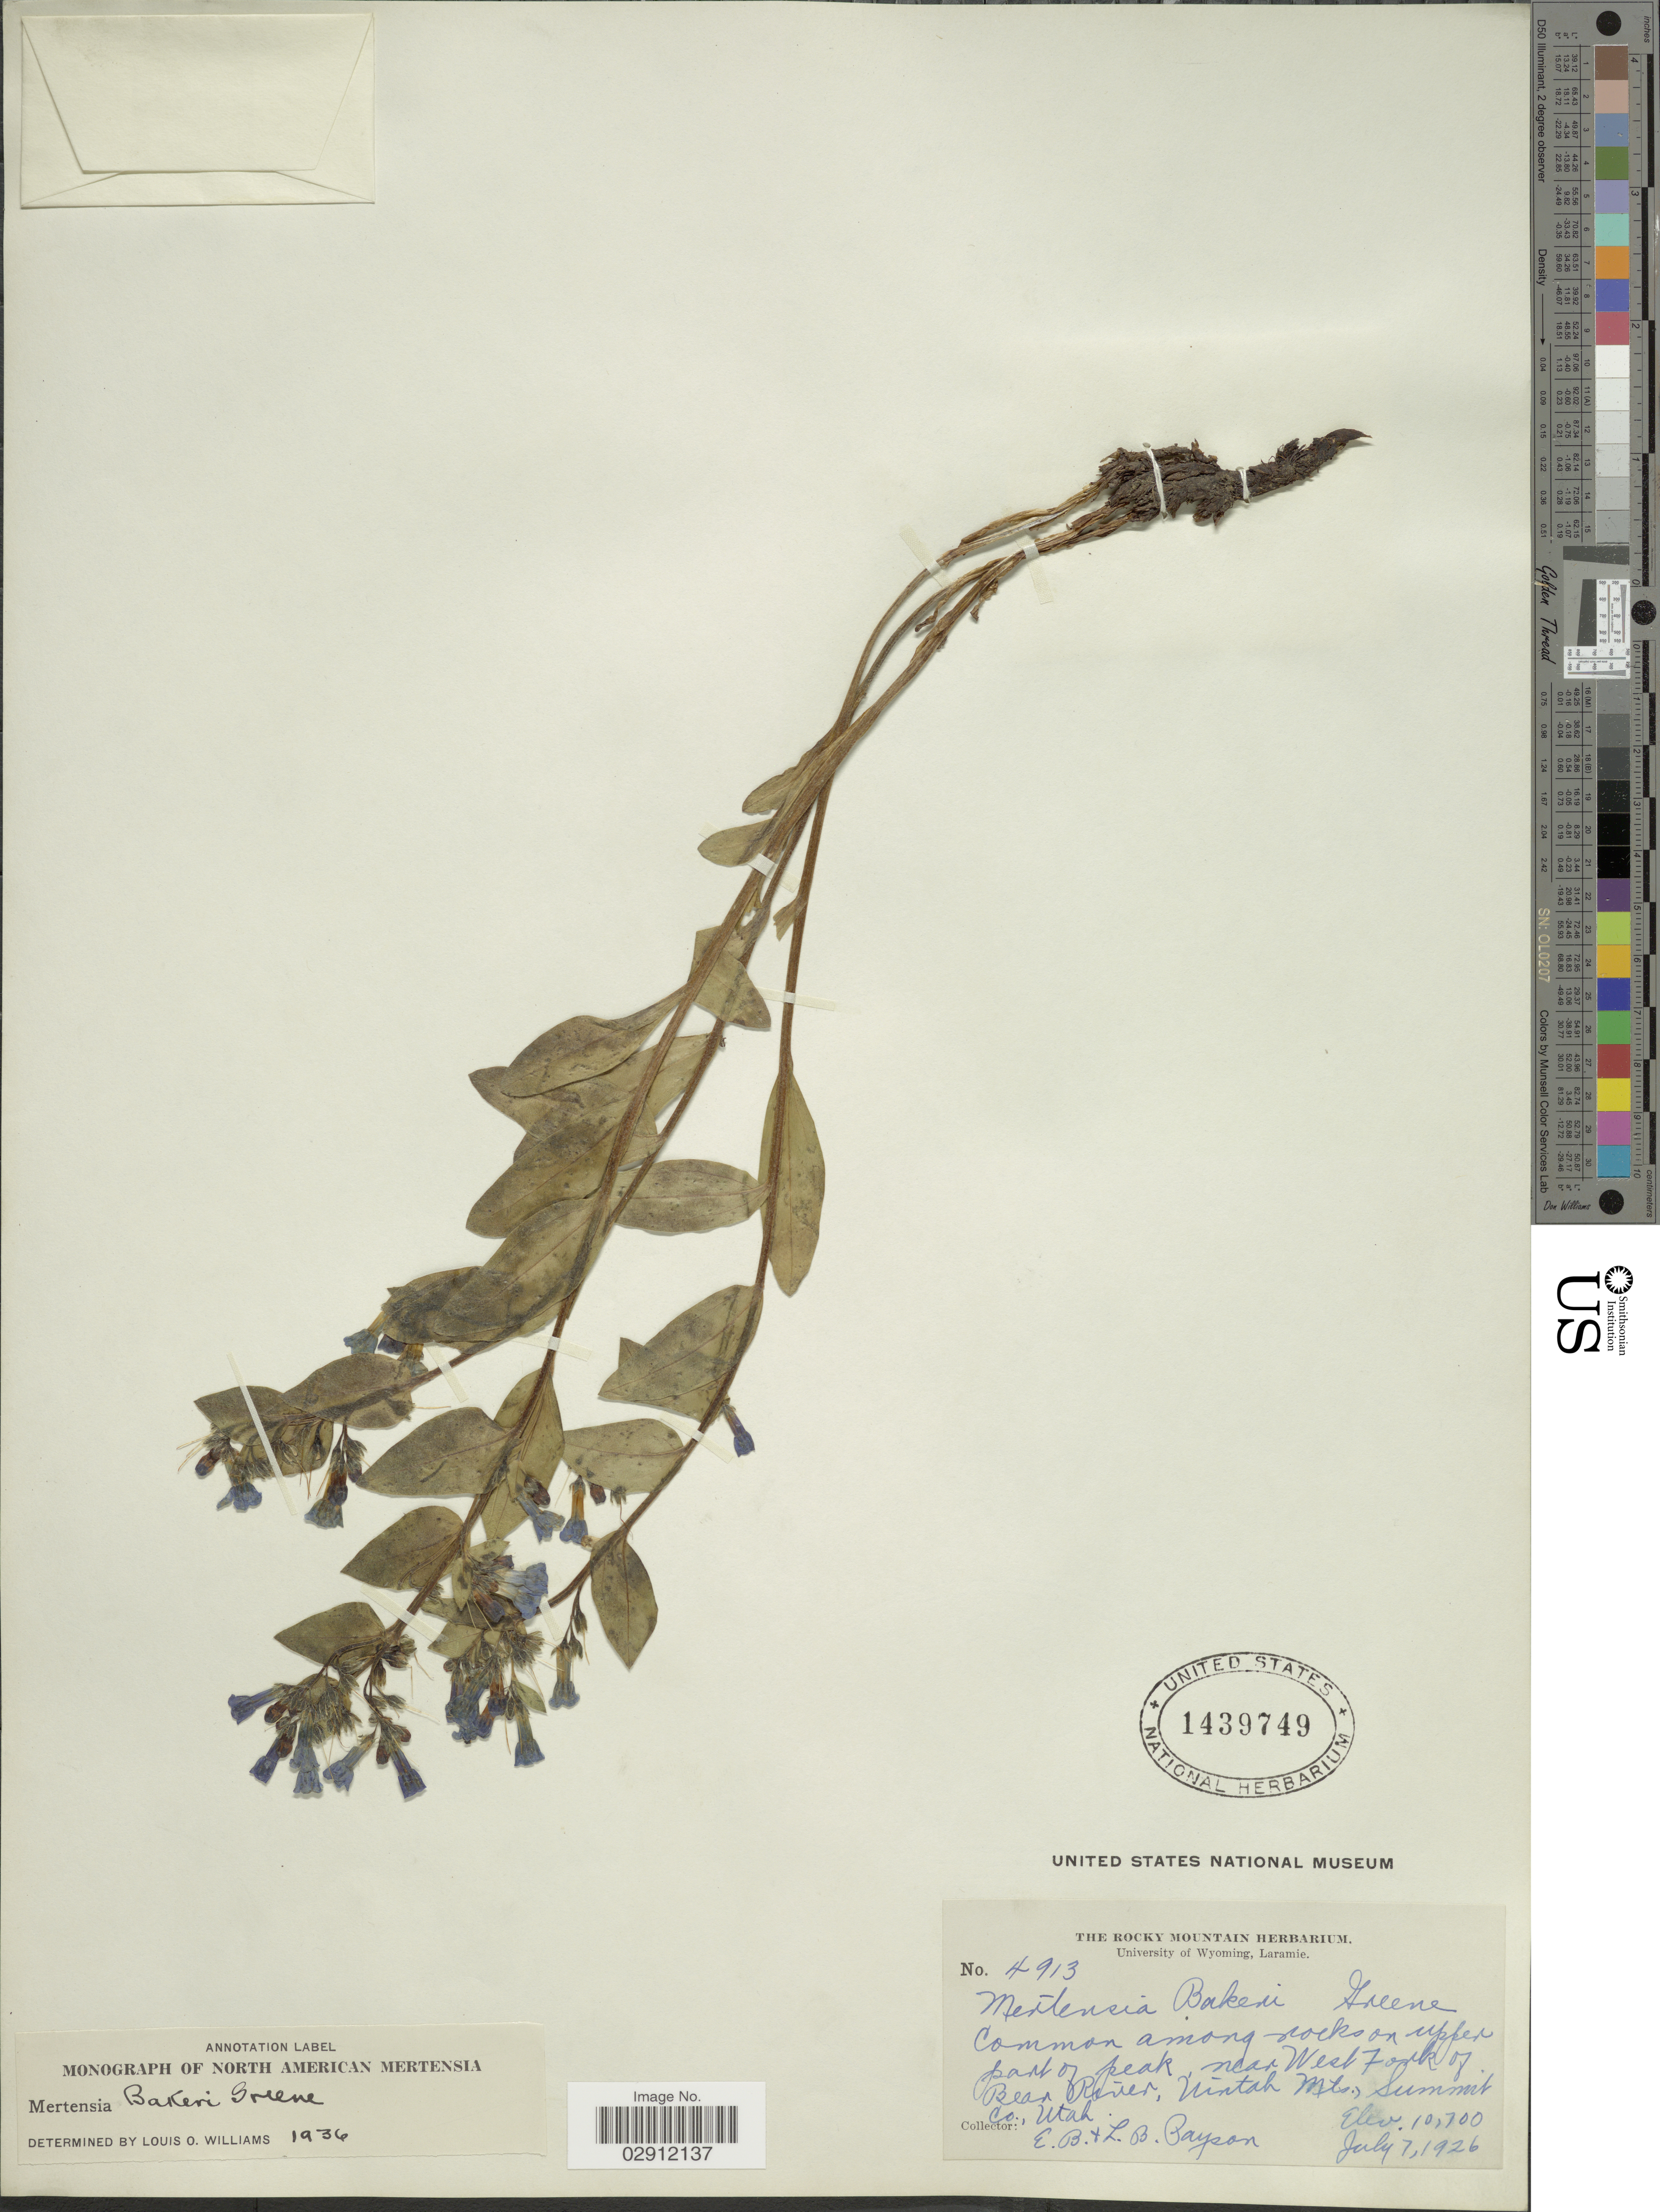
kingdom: Plantae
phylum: Tracheophyta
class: Magnoliopsida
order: Boraginales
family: Boraginaceae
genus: Mertensia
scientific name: Mertensia bakeri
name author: Greene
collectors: E. B. Payson & L. Payson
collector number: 4913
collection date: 1926-07-07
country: United States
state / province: Utah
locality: Upper part of peak, near West Fork of Bear River, Uintah Mts., Summit Co.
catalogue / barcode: US 1439749